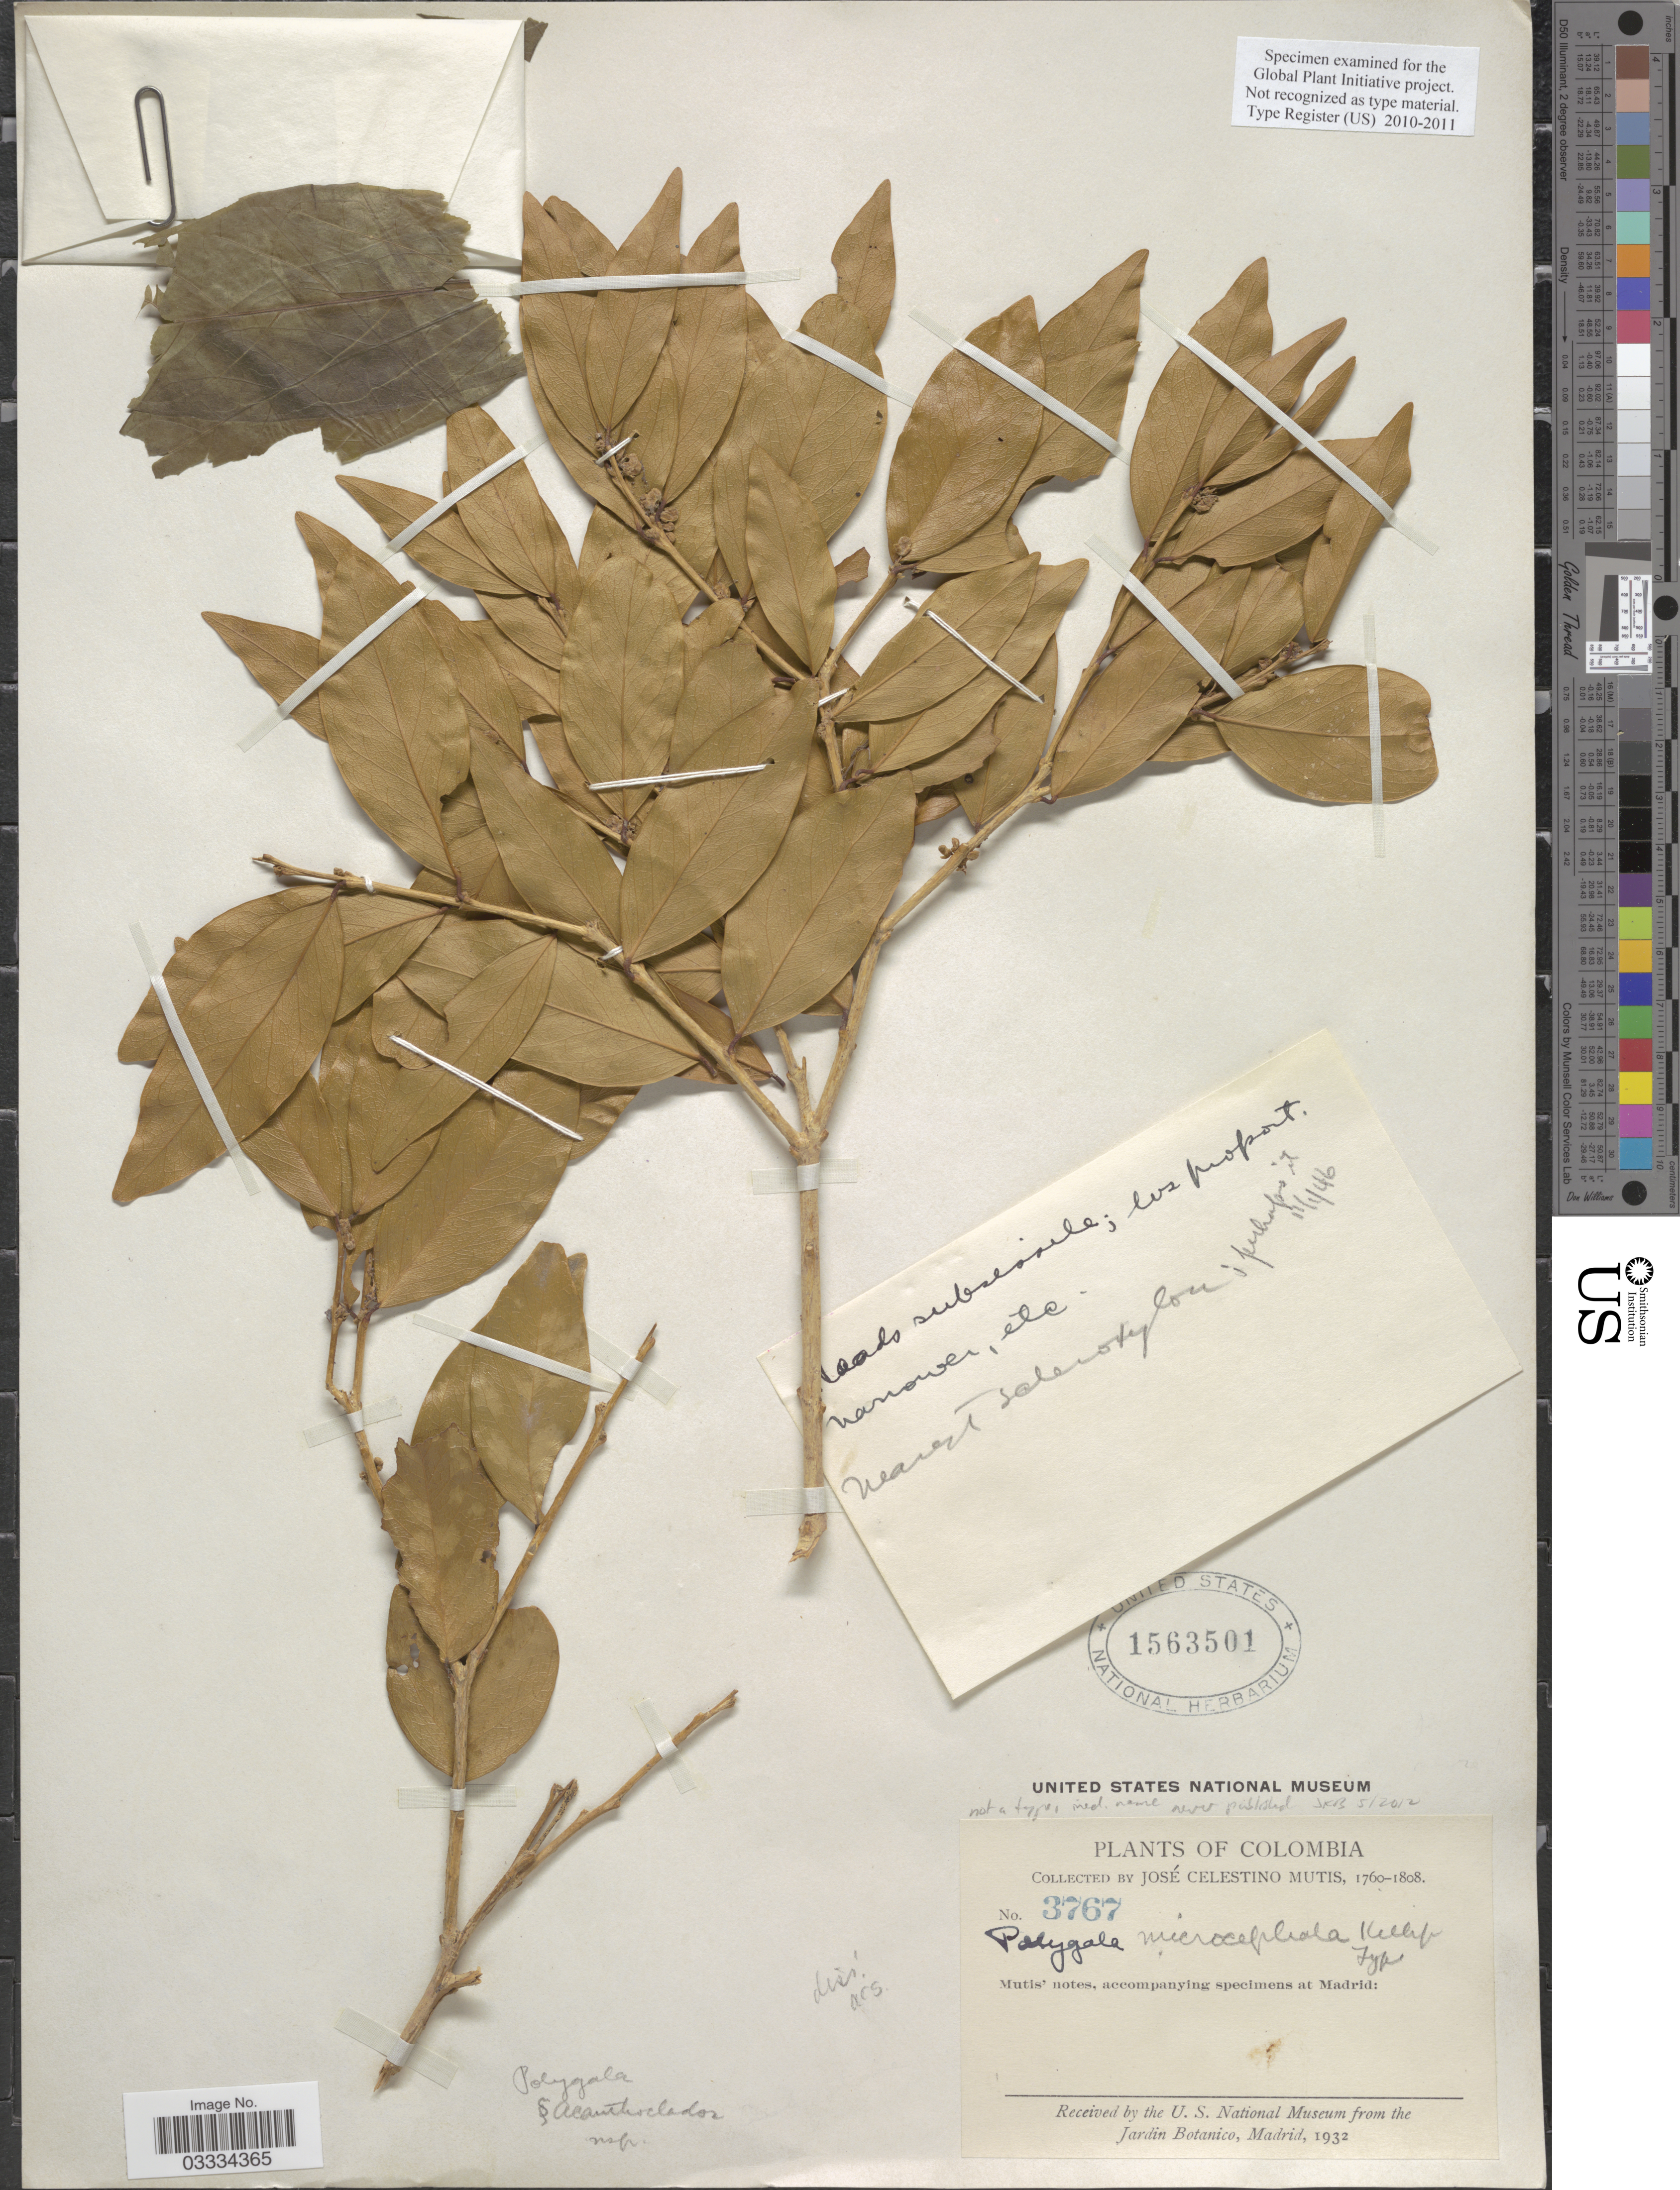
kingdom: Plantae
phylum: Tracheophyta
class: Magnoliopsida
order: Fabales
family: Polygalaceae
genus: Polygala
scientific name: Polygala sp.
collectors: J. C. B. Mutis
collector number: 3767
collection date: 1760/1808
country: Colombia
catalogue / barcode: US 1563501